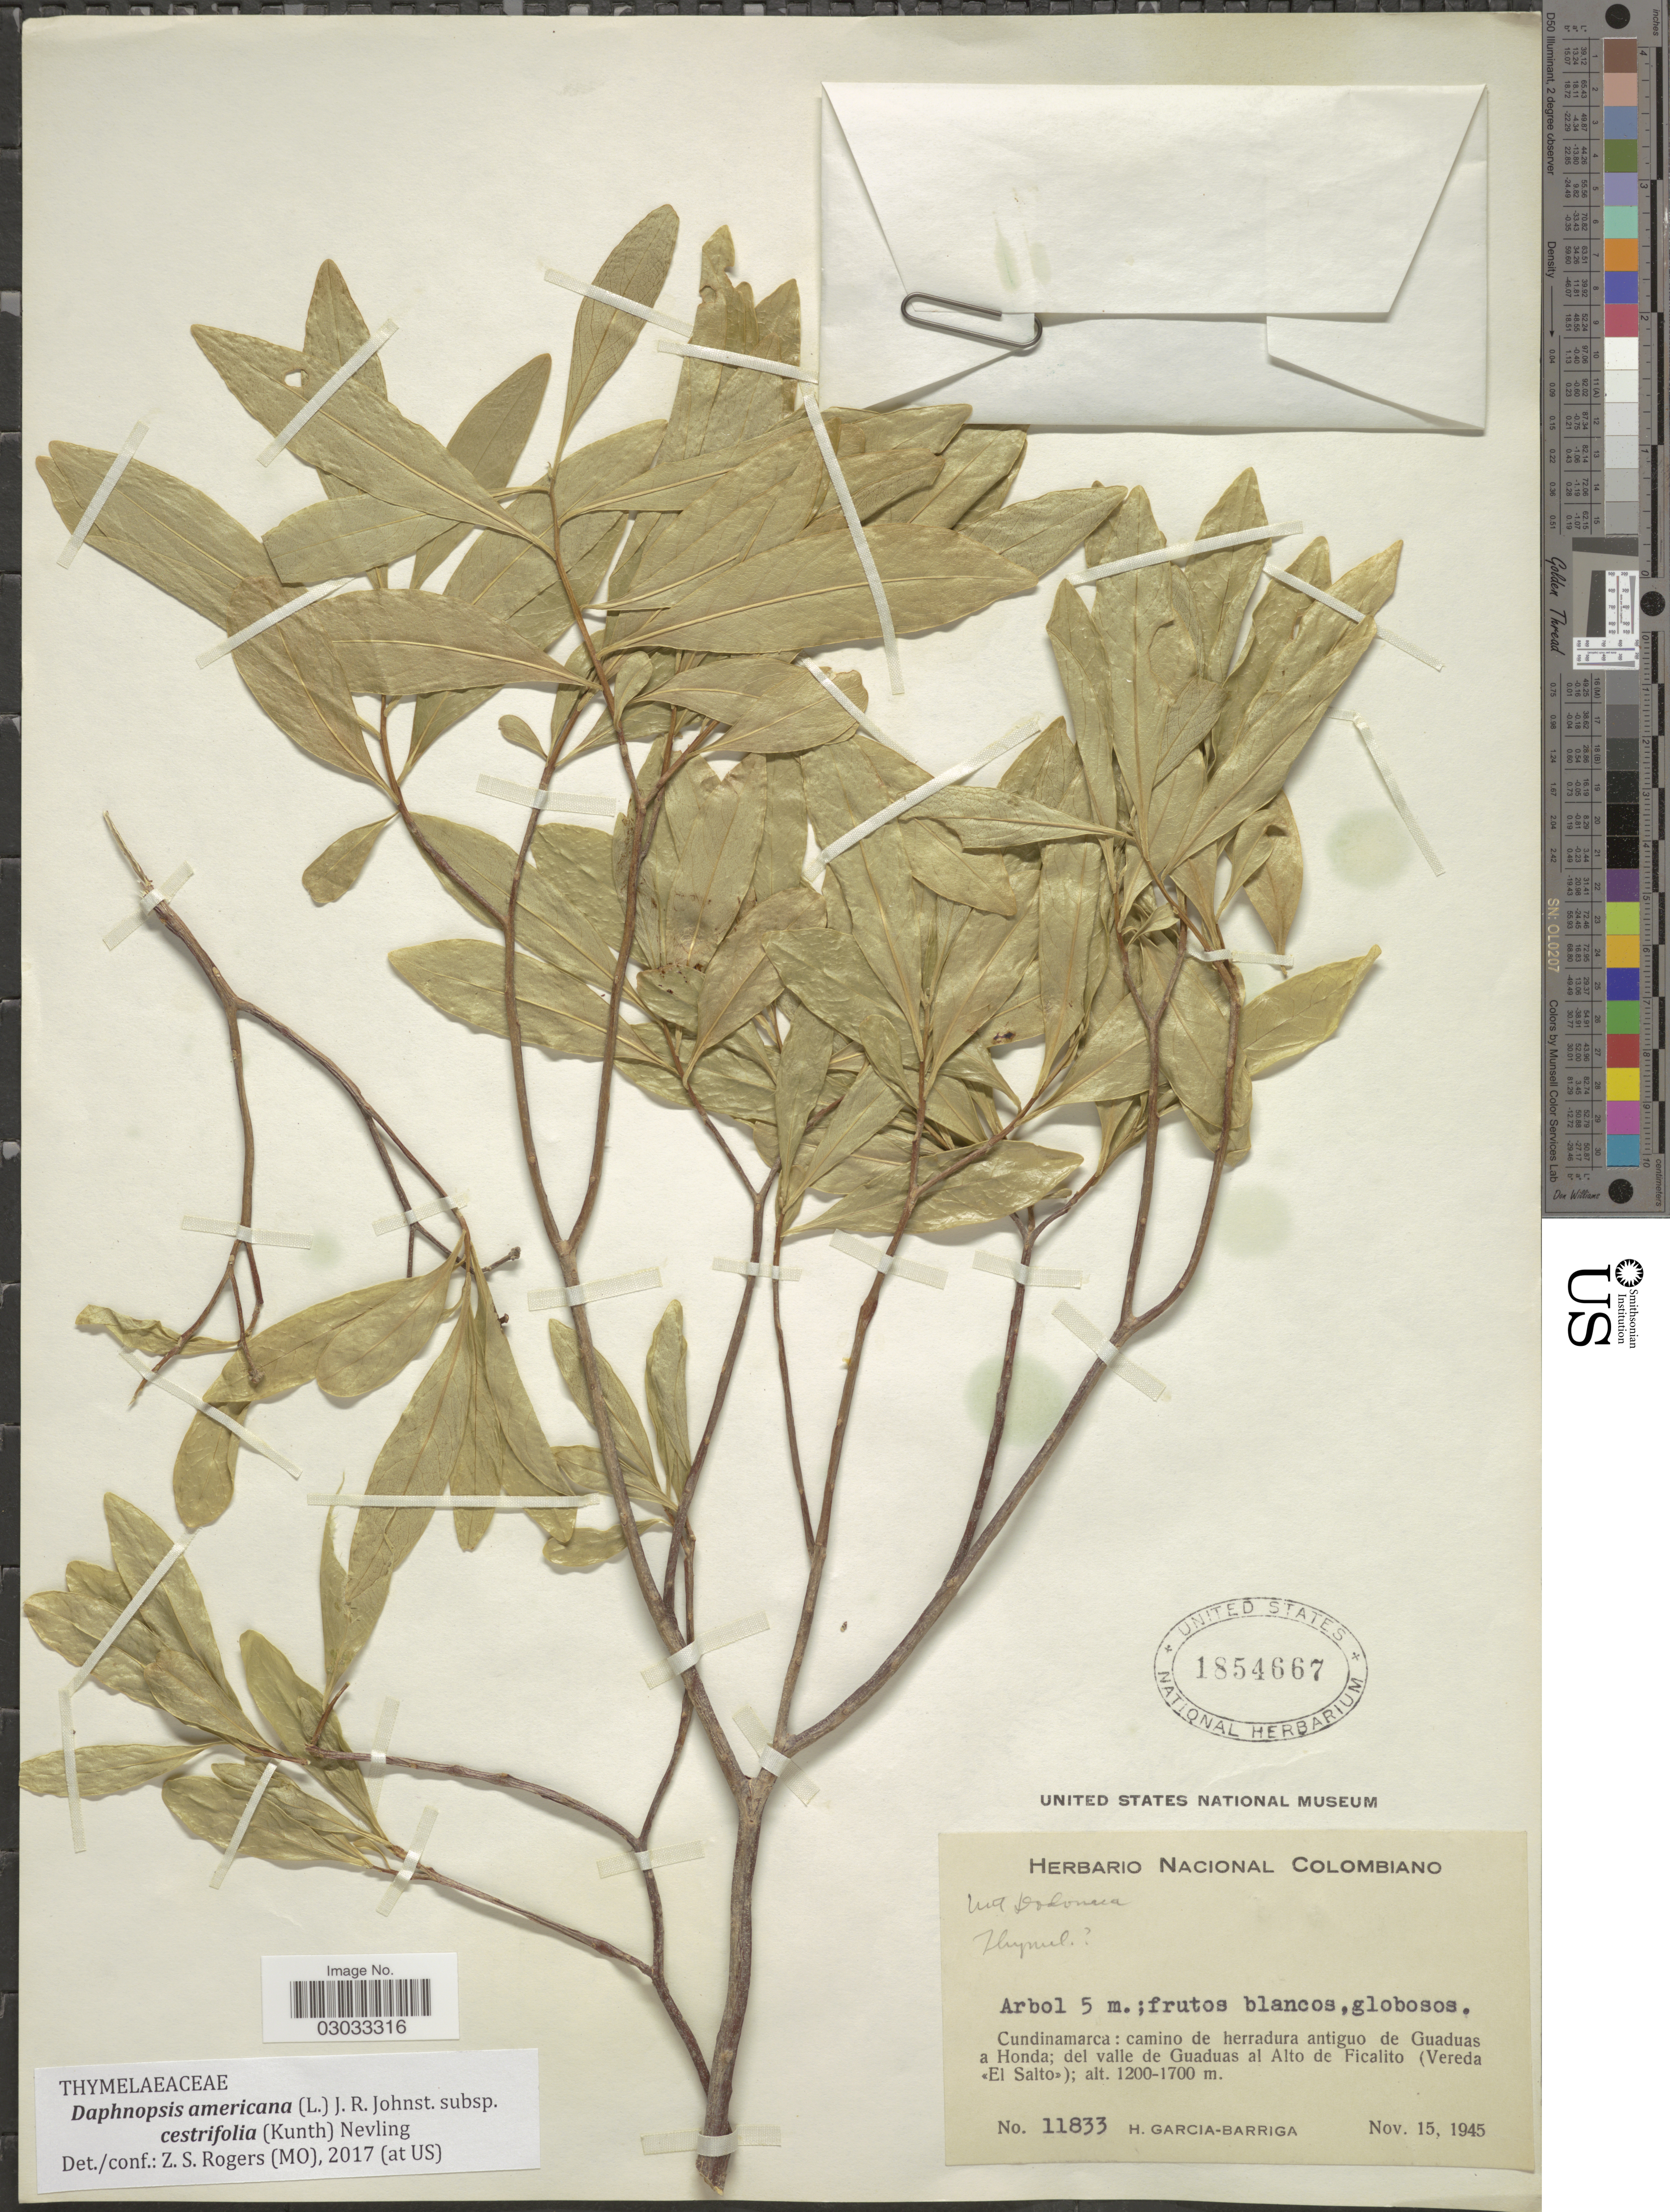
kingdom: Plantae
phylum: Tracheophyta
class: Magnoliopsida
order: Malvales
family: Thymelaeaceae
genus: Daphnopsis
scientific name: Daphnopsis americana subsp. cestrifolia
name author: (Kunth) Nevling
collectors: H. García Barriga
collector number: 11833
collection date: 1945-11-15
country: Colombia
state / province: Cundinamarca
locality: Camino de herradura antiguo de Guaduas a Honda; del valle de Guaduas al Alto de Ficalito (Vereda El Salto).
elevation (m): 1200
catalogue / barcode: US 1854667